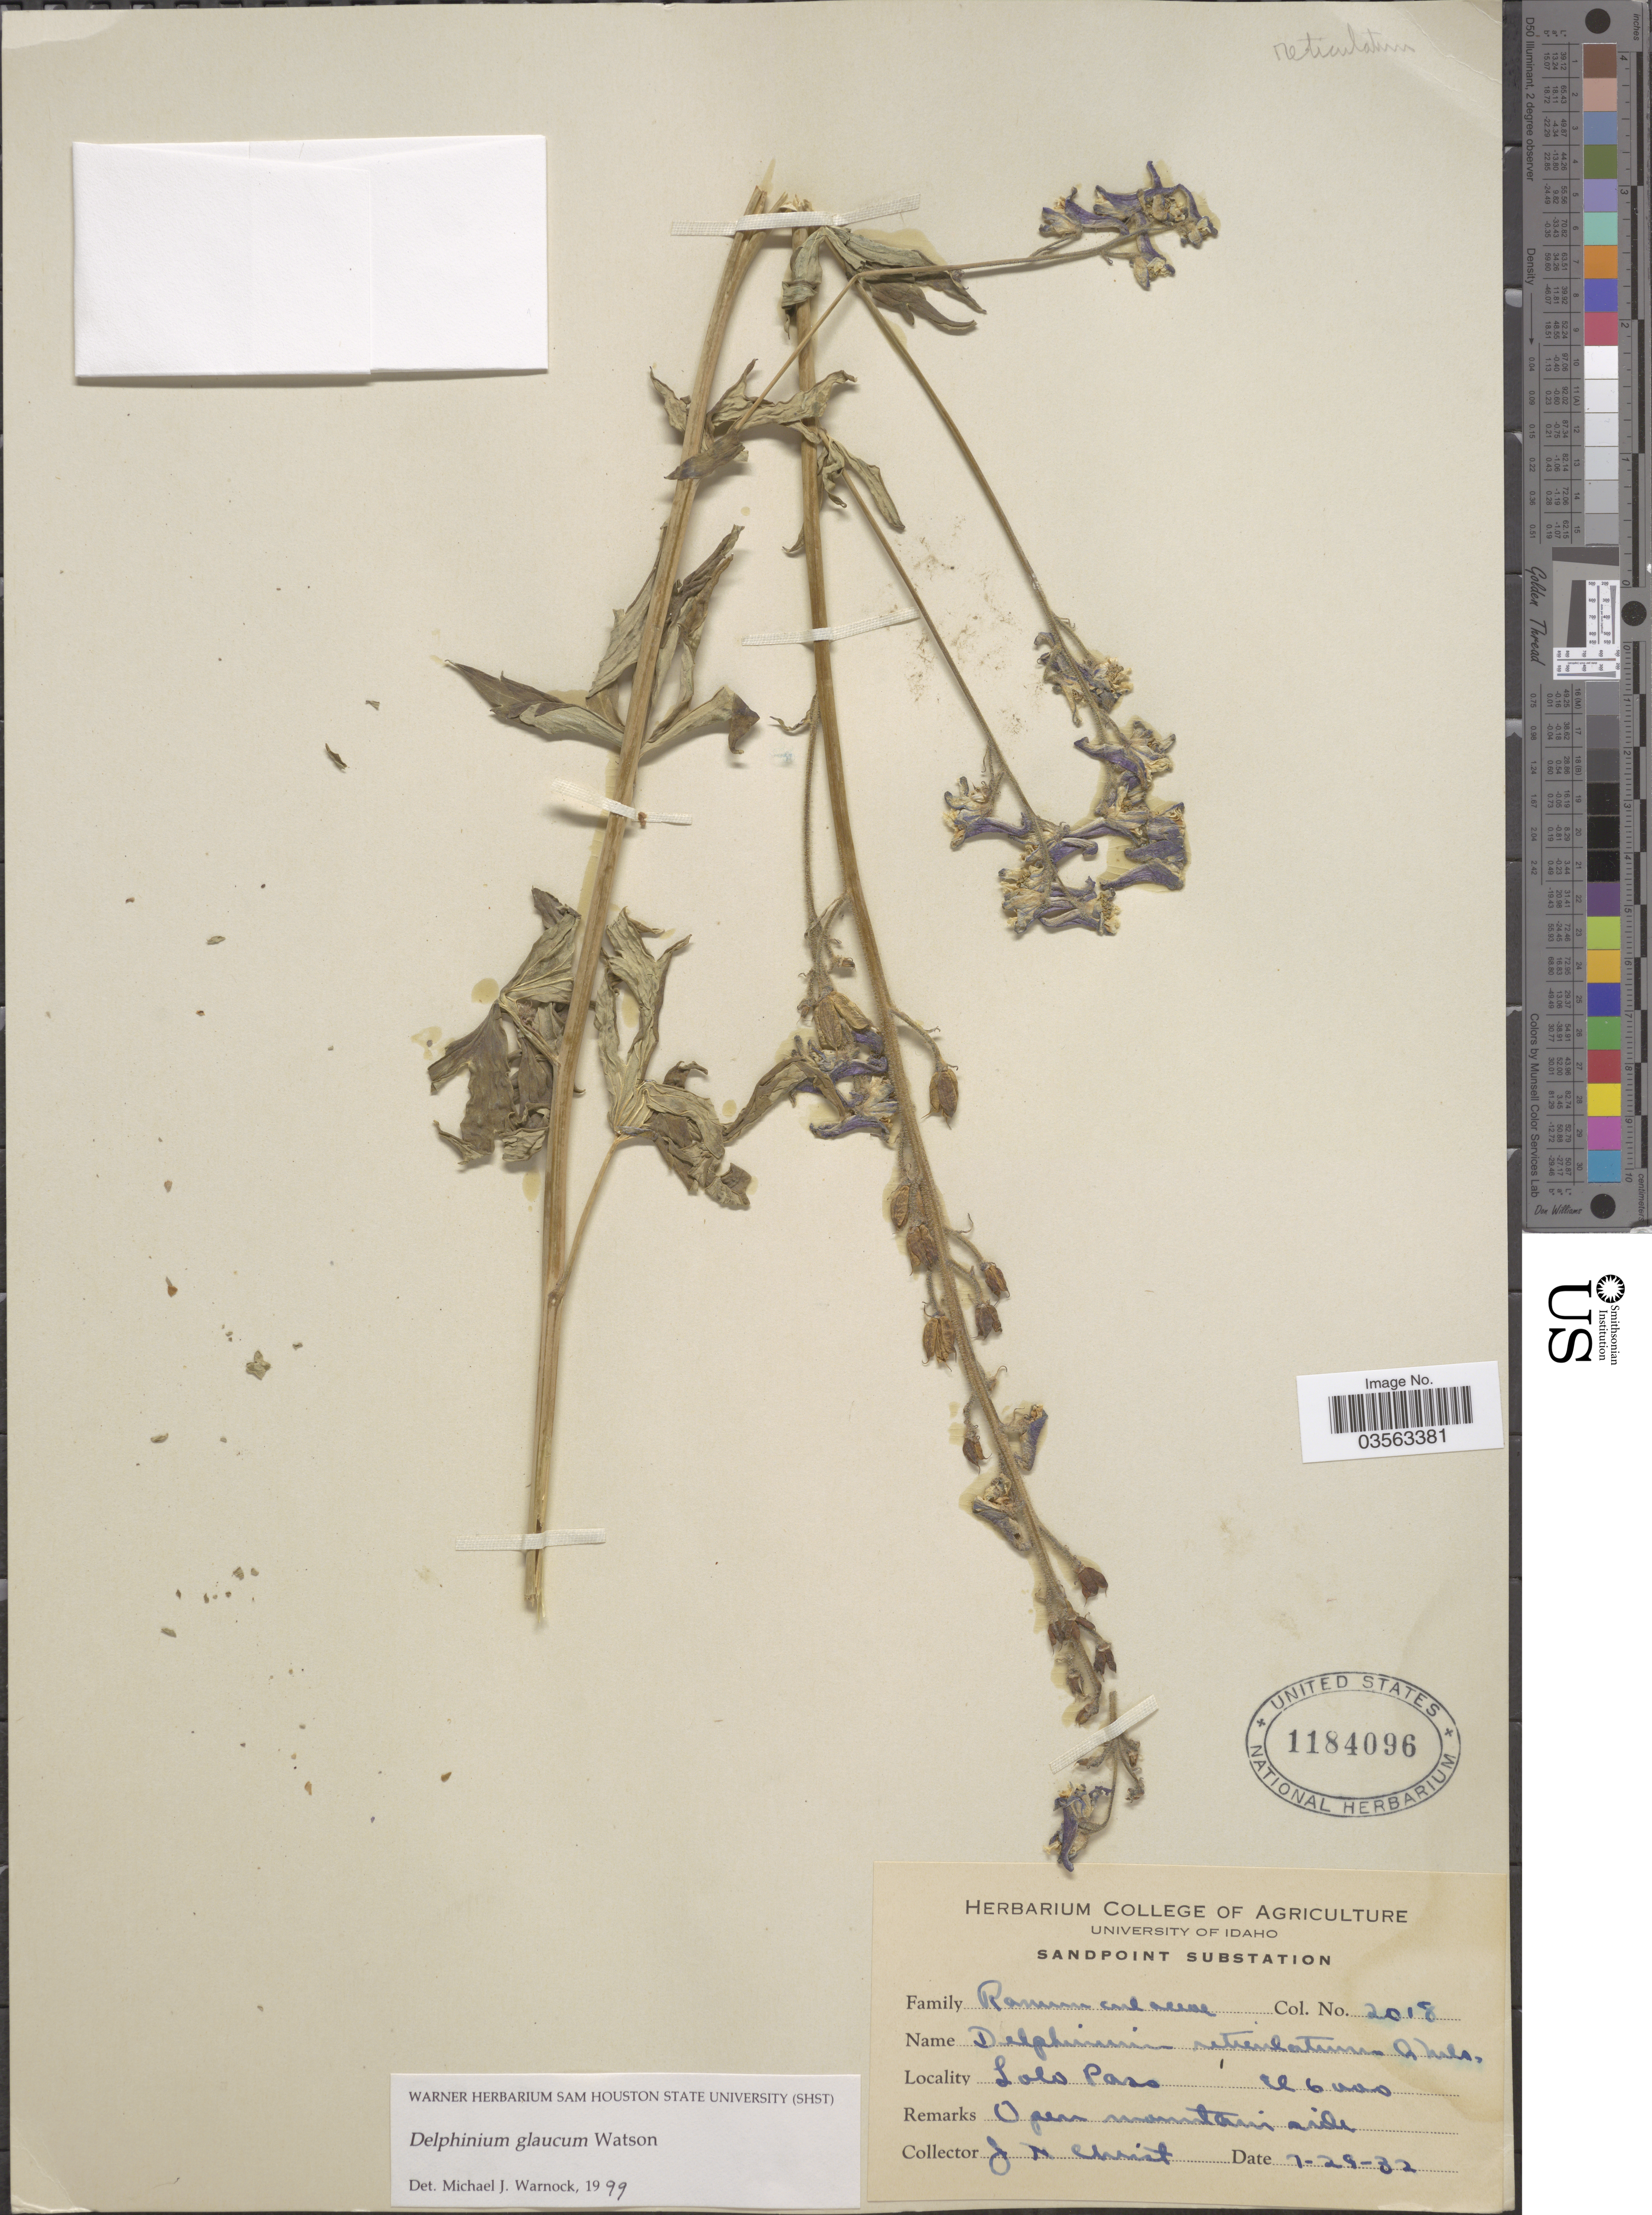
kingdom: Plantae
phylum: Tracheophyta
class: Magnoliopsida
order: Ranunculales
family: Ranunculaceae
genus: Delphinium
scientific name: Delphinium glaucum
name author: S. Watson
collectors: J. H. Christ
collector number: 2018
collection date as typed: Transcribed d/m/y: 29/7/32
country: United States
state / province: Idaho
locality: Lolo Pass.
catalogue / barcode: US 1184096